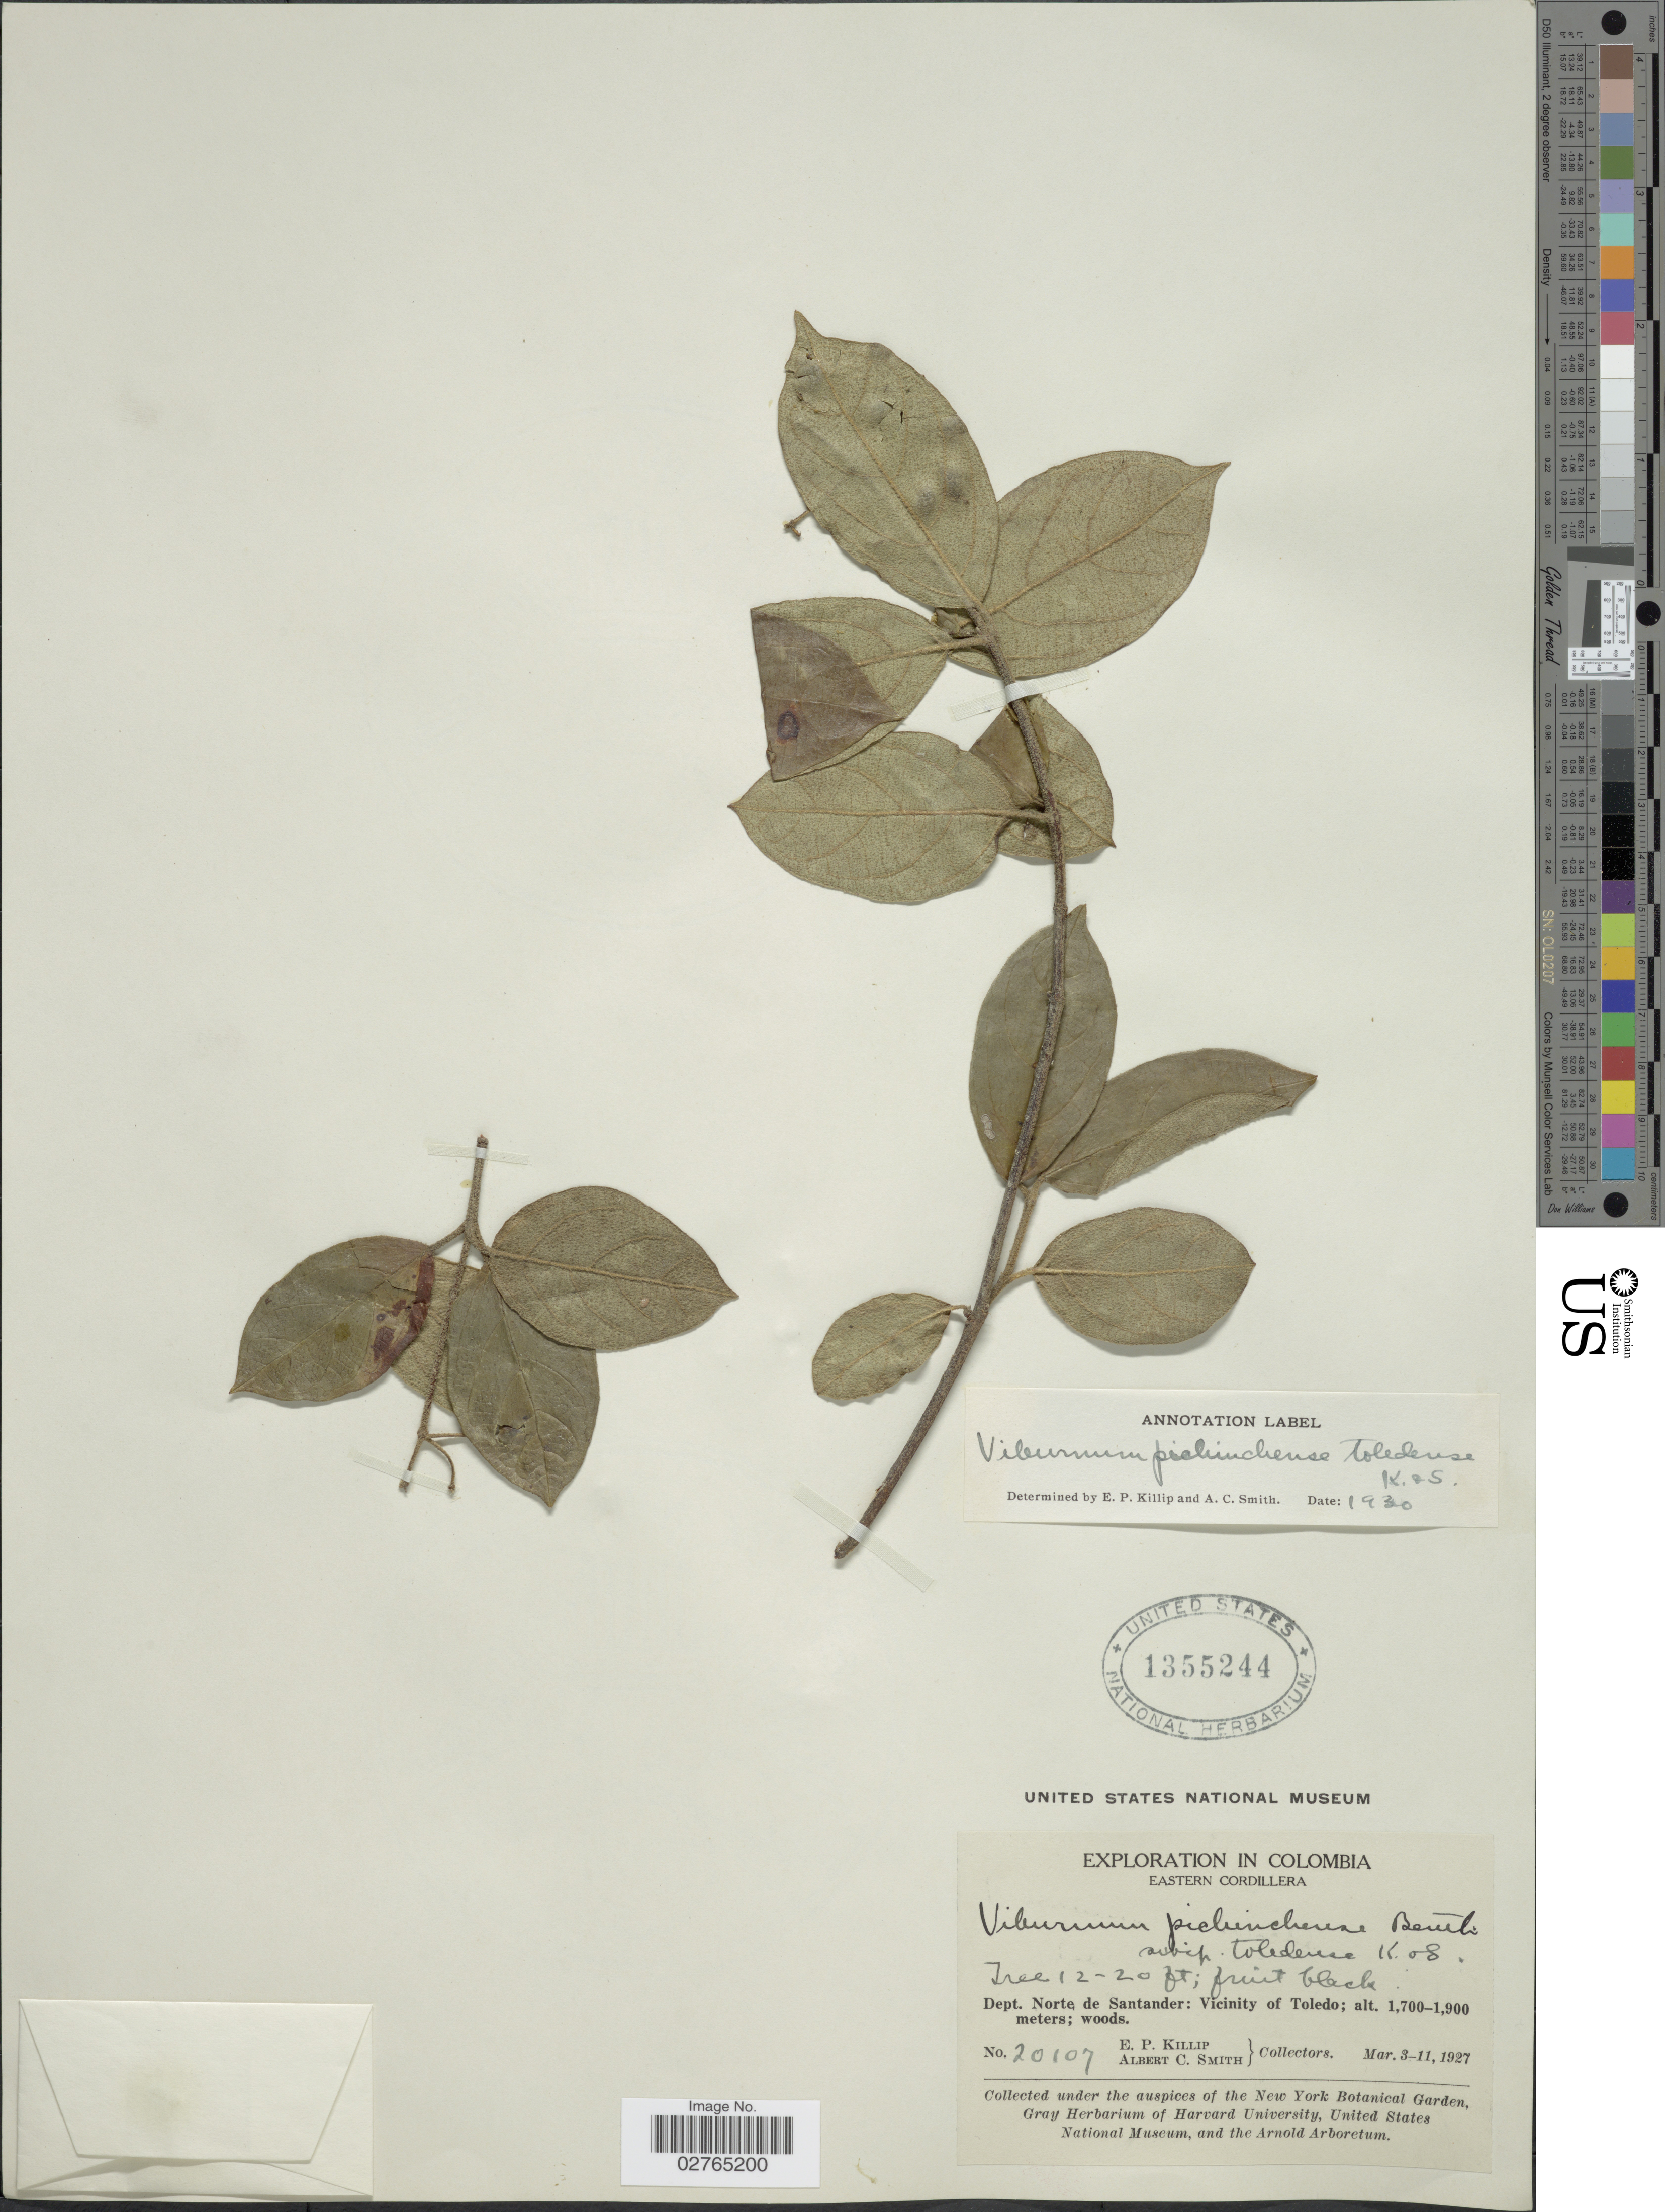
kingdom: Plantae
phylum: Tracheophyta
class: Magnoliopsida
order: Dipsacales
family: Viburnaceae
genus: Viburnum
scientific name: Viburnum pichinchense subsp. toledense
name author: Killip & A.C. Sm.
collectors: E. P. Killip & A. C. Smith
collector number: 20107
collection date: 1927-03-03/1927-03-11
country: Colombia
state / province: Norte de Santander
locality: Eastern Cordillera. Dept. Norte de Santander: Vicinity of Toledo.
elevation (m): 1700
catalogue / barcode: US 1355244